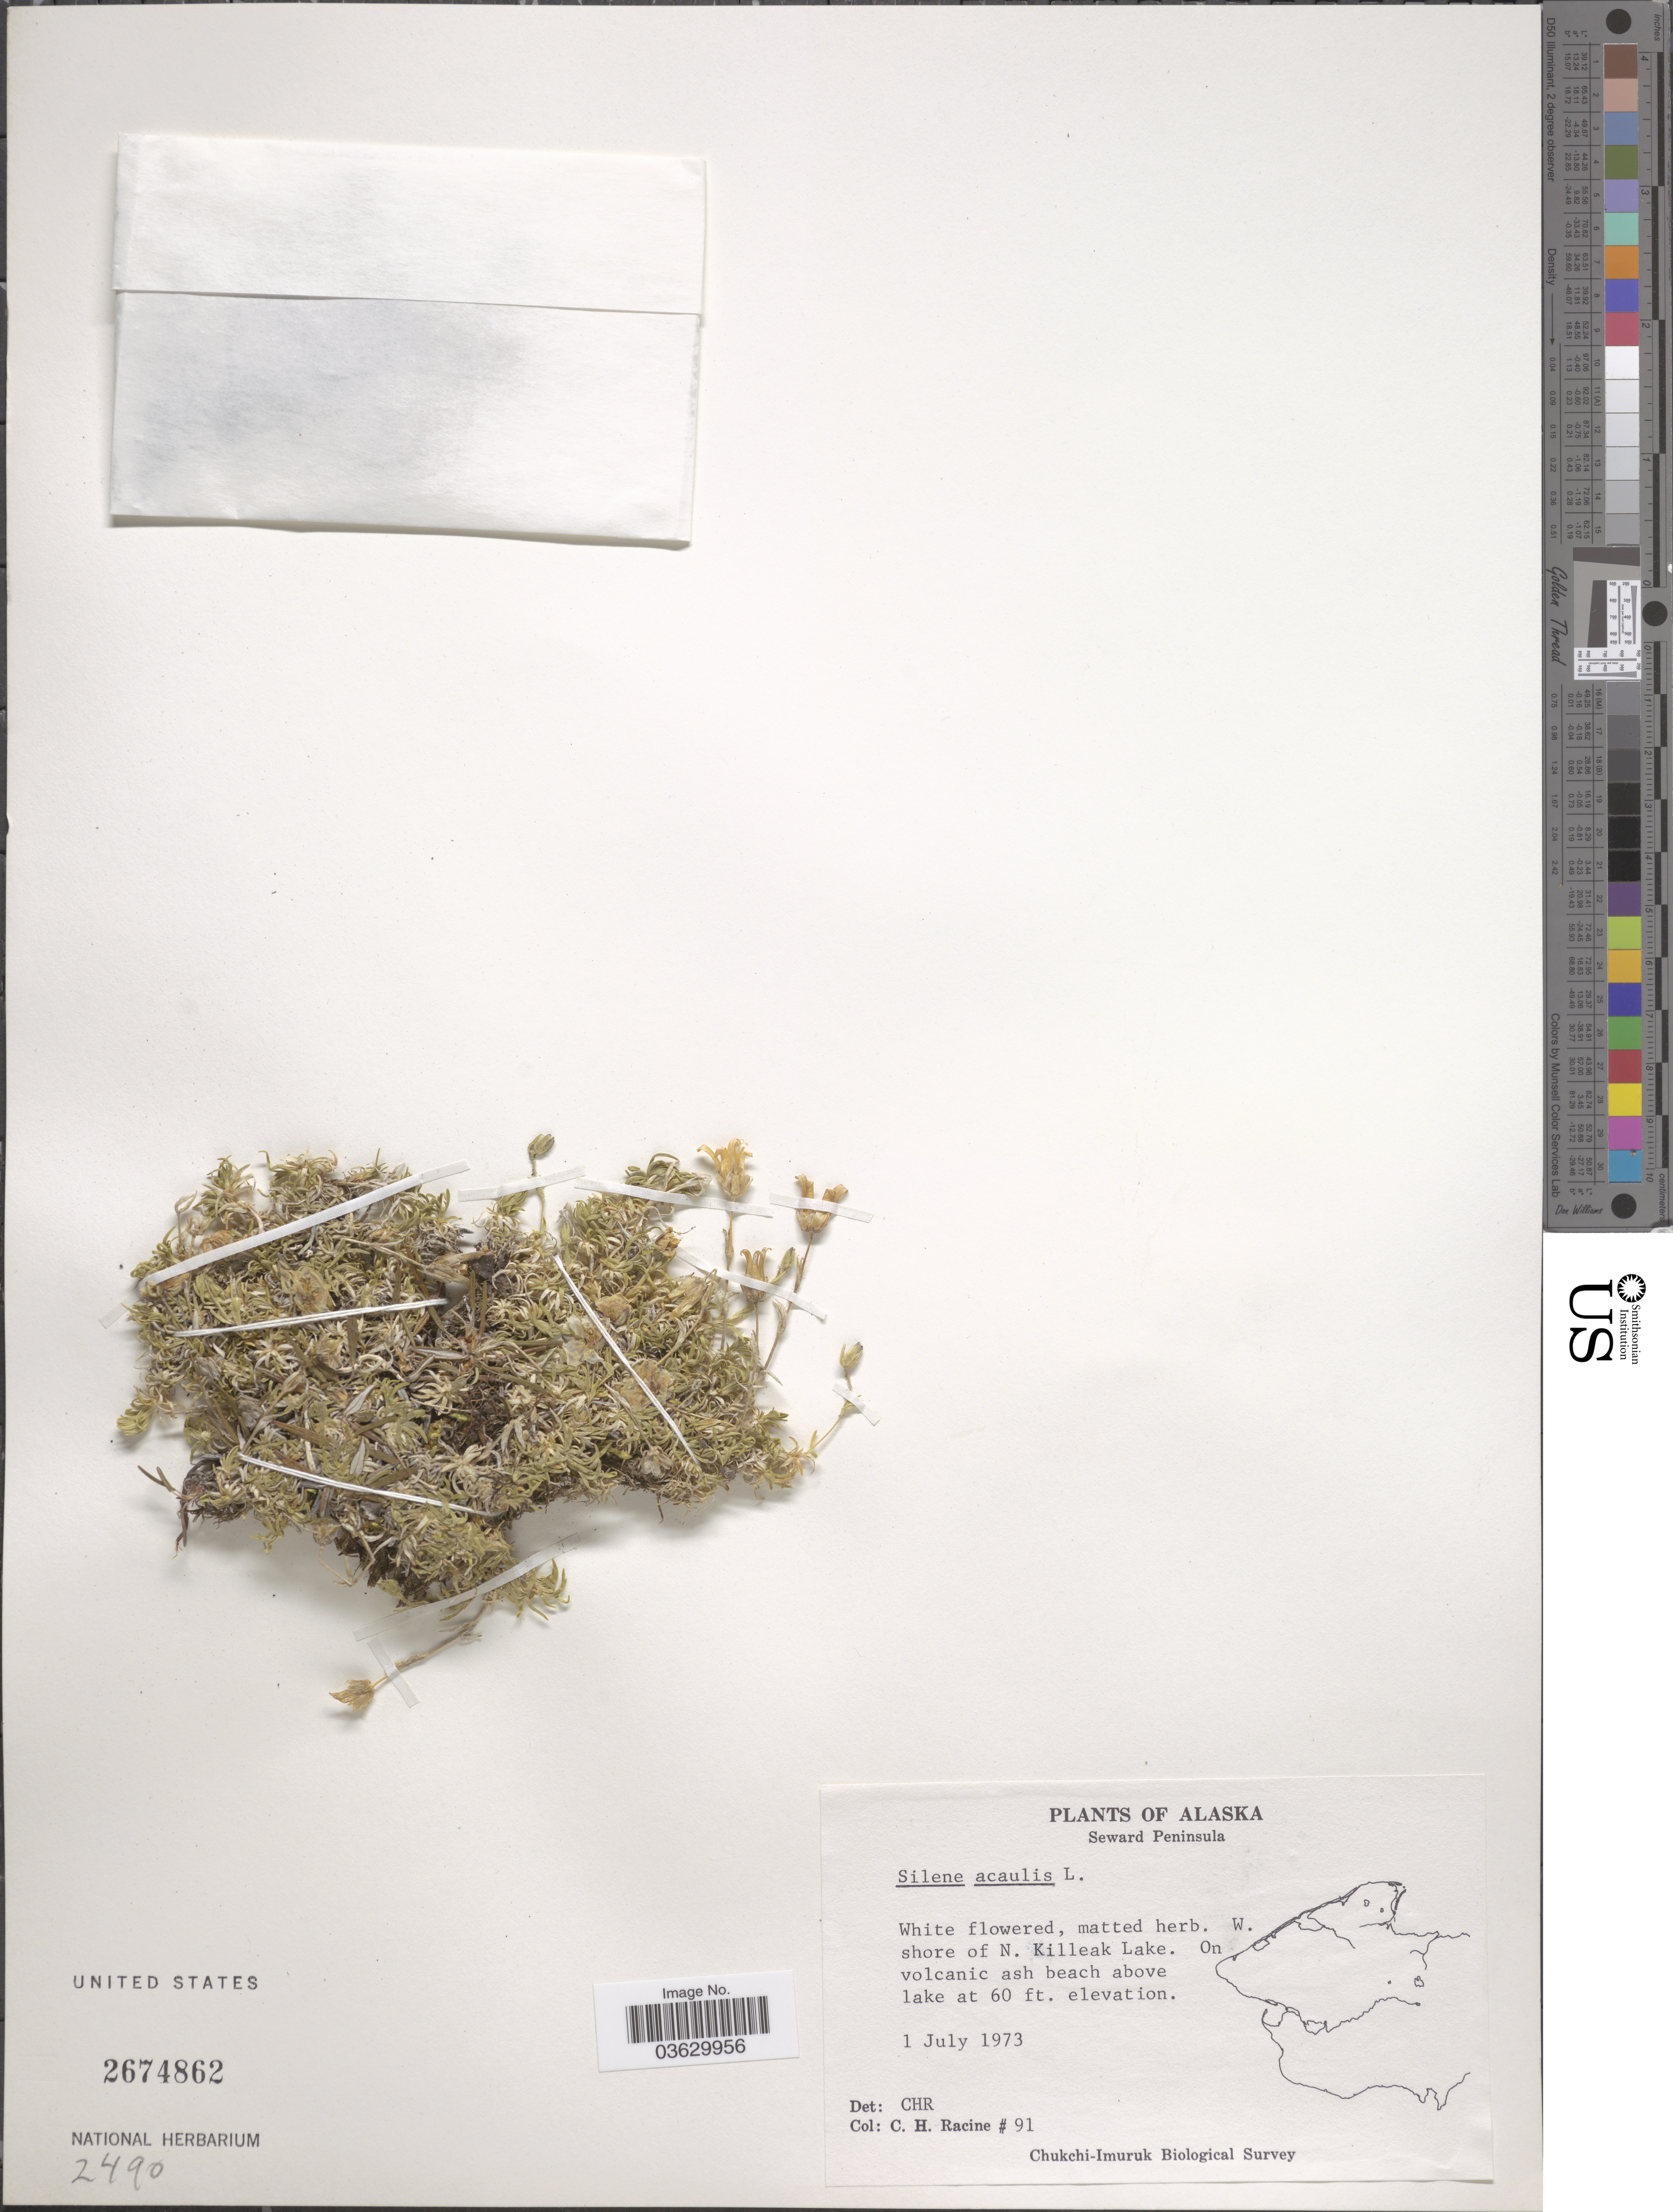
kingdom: Plantae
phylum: Tracheophyta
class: Magnoliopsida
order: Caryophyllales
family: Caryophyllaceae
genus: Silene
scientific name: Silene acaulis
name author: (L.) Jacq.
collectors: C. Racine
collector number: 91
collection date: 1973-07-01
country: United States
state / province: Alaska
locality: Seward Peninsula. W. shore of N. Killeak Lake.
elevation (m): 18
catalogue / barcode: US 2674862